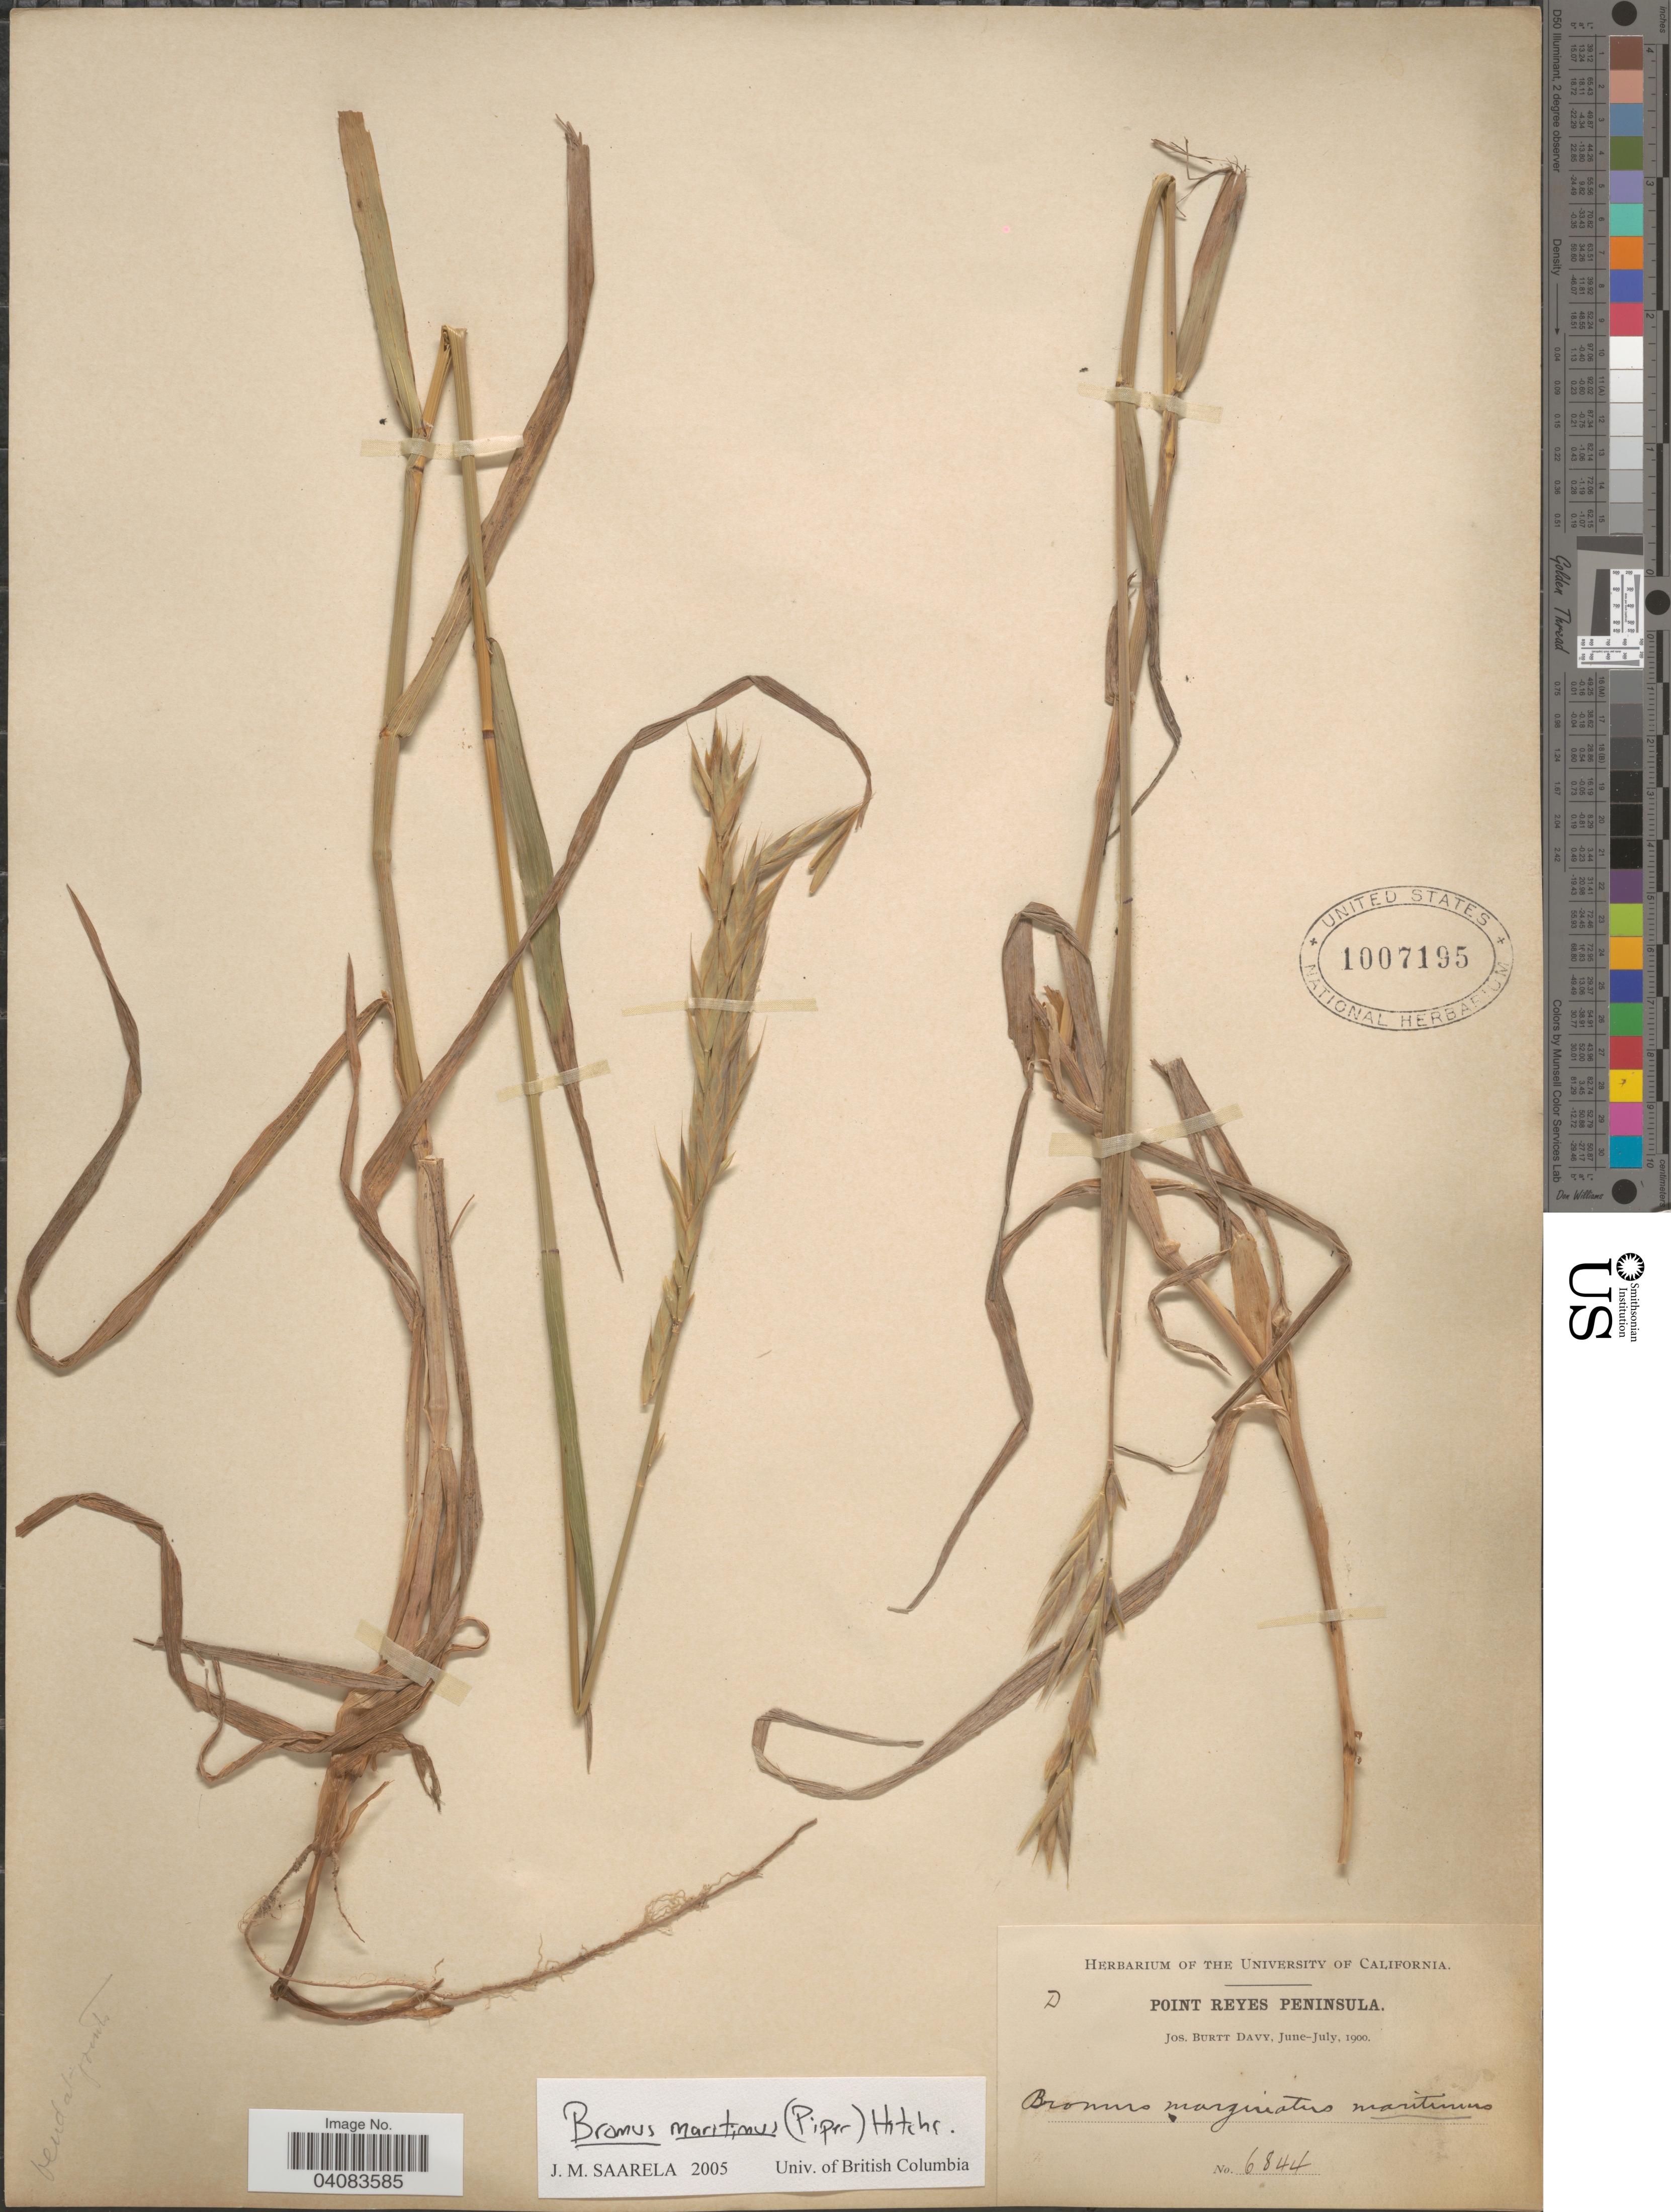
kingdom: Plantae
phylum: Tracheophyta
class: Liliopsida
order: Poales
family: Poaceae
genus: Bromus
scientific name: Bromus marginatus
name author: Nees ex Steud.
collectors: J. Burtt Davy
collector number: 6844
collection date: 1900-06/1900-07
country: United States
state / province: California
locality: Point Reyes Peninsula.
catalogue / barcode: US 1007195